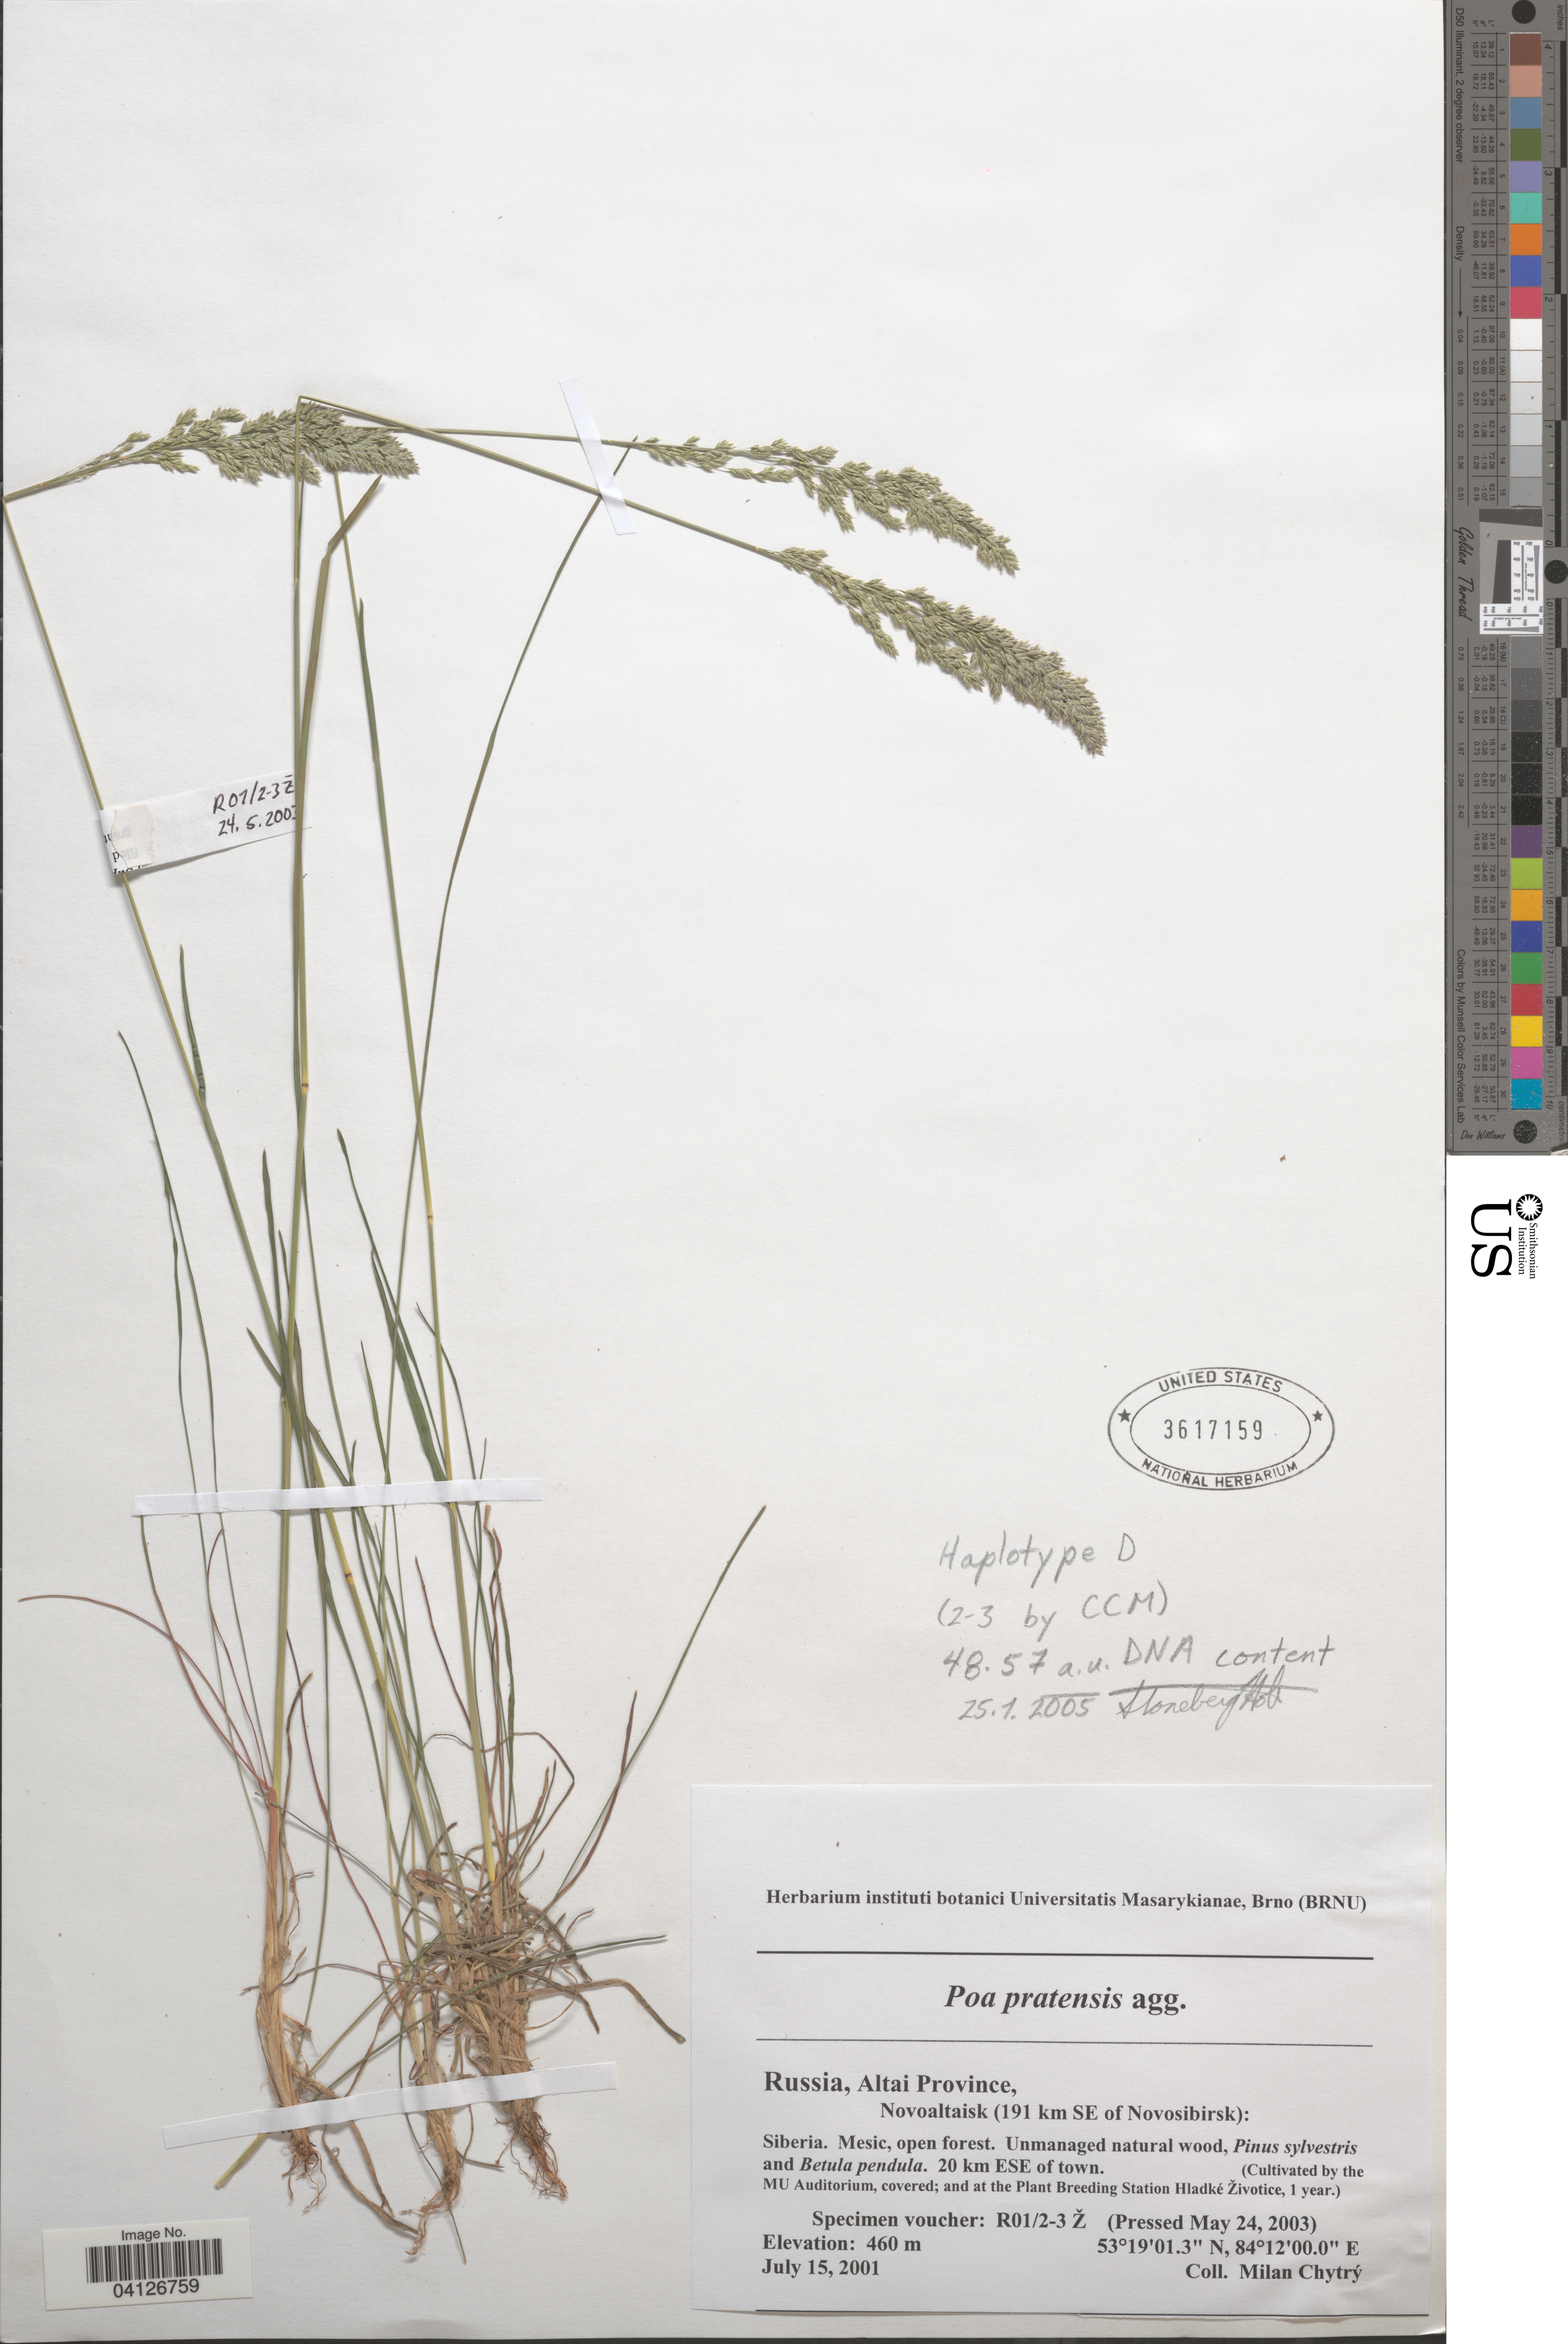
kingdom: Plantae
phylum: Tracheophyta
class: Liliopsida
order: Poales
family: Poaceae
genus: Poa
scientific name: Poa pratensis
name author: L.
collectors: Ex herb. instituti botanici Universitatis Masarykianae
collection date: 2003-05-24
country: Czechia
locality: (Cultivated by the MU Auditorium, covered; and at the Plant Breeding Station Hladké Životice, 1 year.).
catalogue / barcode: US 3617159